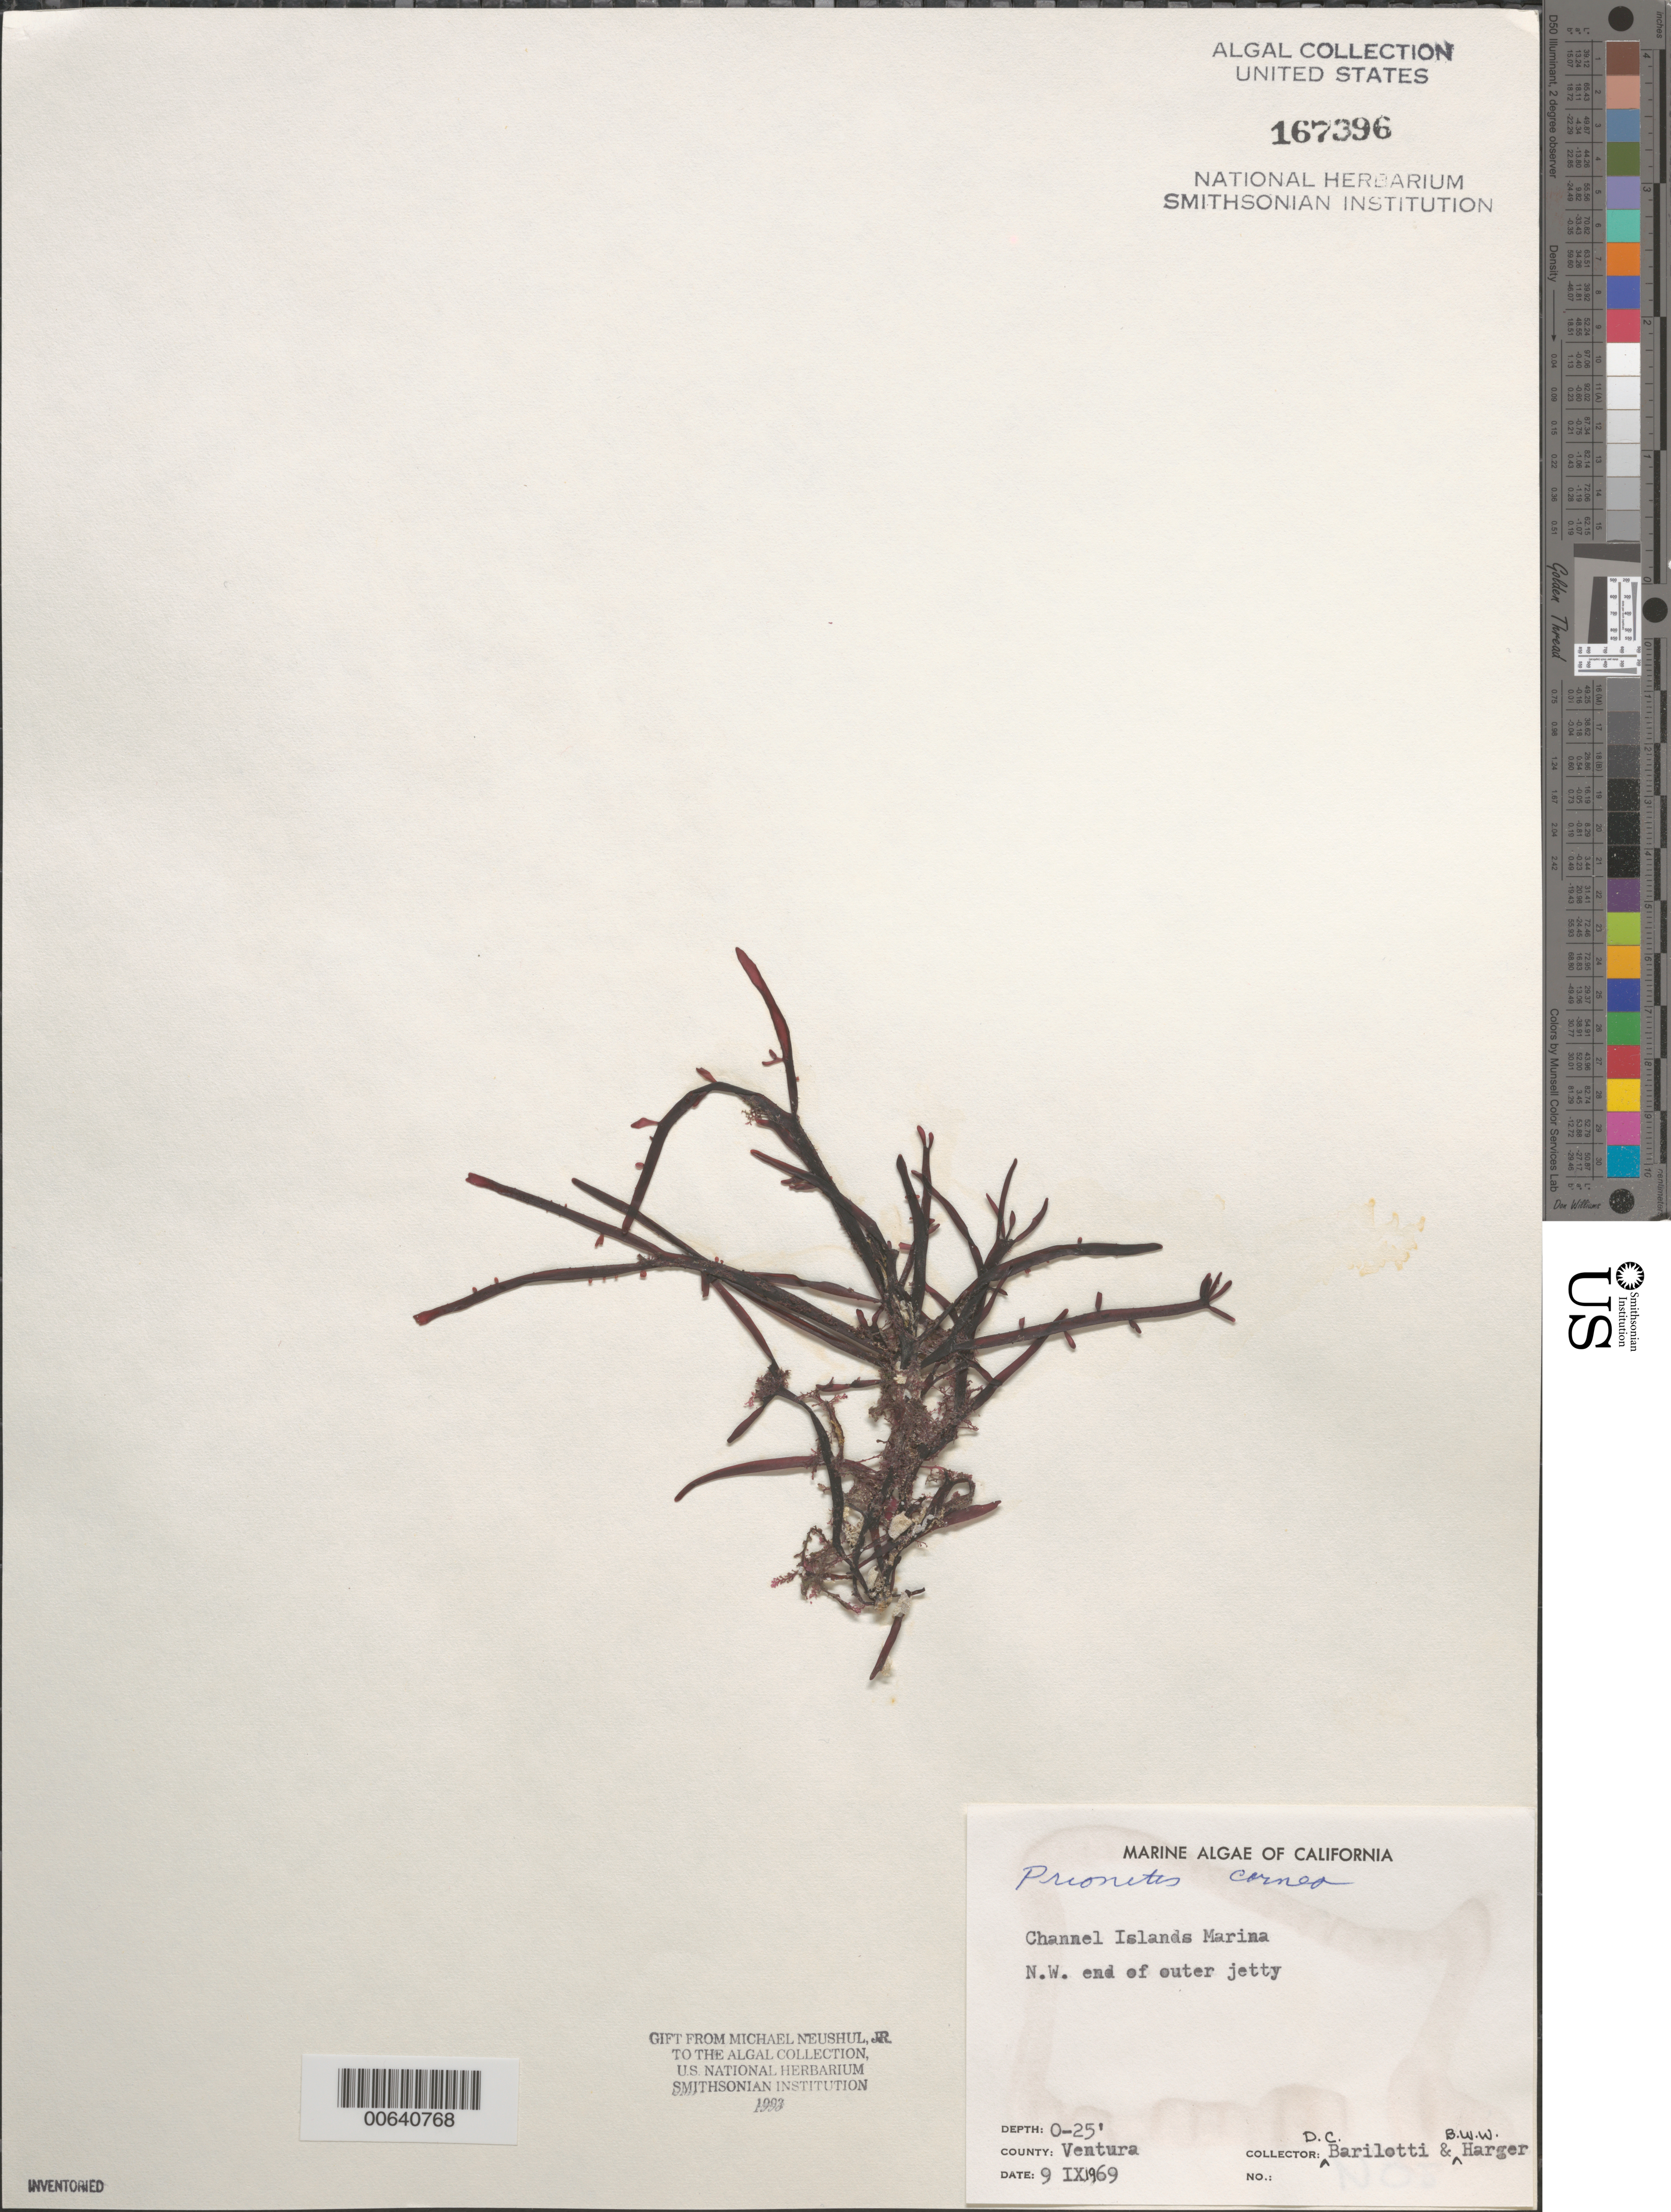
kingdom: Plantae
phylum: Rhodophyta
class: Florideophyceae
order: Halymeniales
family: Halymeniaceae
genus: Grateloupia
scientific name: Grateloupia cornea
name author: Okamura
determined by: Algae name updating Project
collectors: D. C. Barilotti & B. W. Harger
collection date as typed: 09 Sep 1969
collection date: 1969-09-09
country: United States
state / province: California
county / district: Ventura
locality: Channel Islands Marina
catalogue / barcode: US 167396